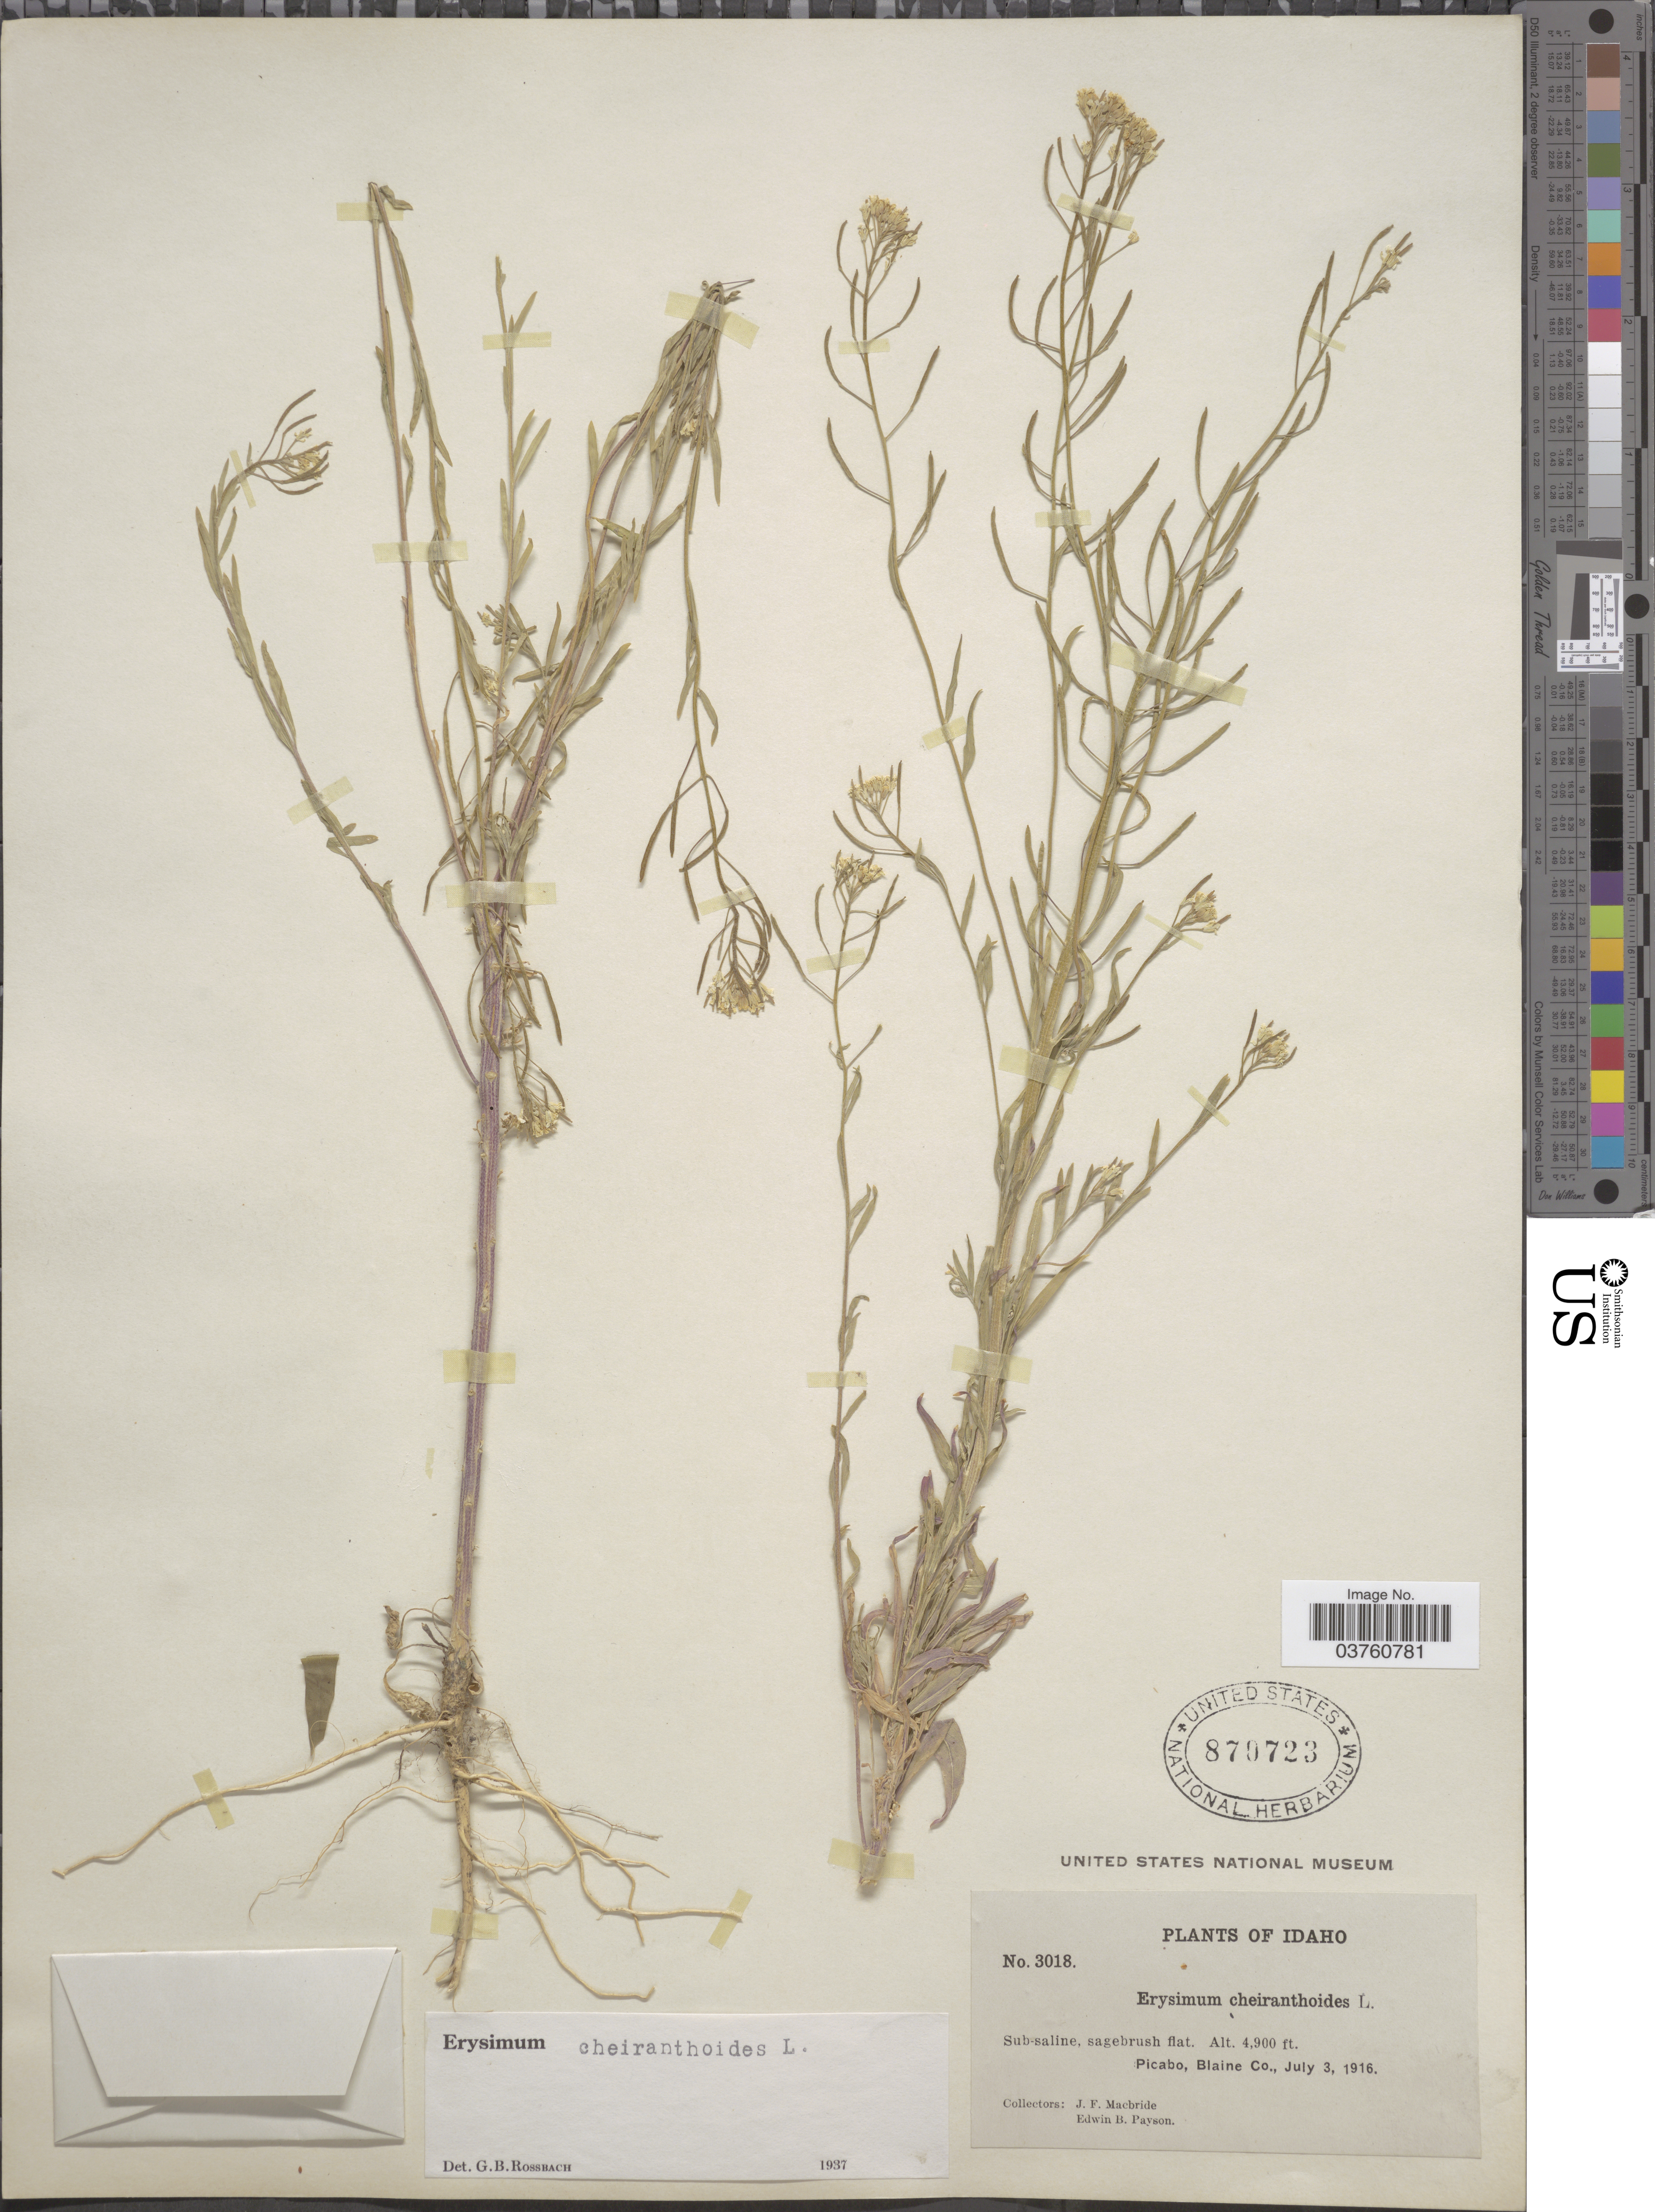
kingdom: Plantae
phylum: Tracheophyta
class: Magnoliopsida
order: Brassicales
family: Brassicaceae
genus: Erysimum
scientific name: Erysimum cheiranthoides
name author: L.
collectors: J. F. Macbride & E. B. Payson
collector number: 3018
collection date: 1916-07-03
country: United States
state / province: Idaho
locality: Picabo, Blaine Co.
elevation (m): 1494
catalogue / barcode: US 870723